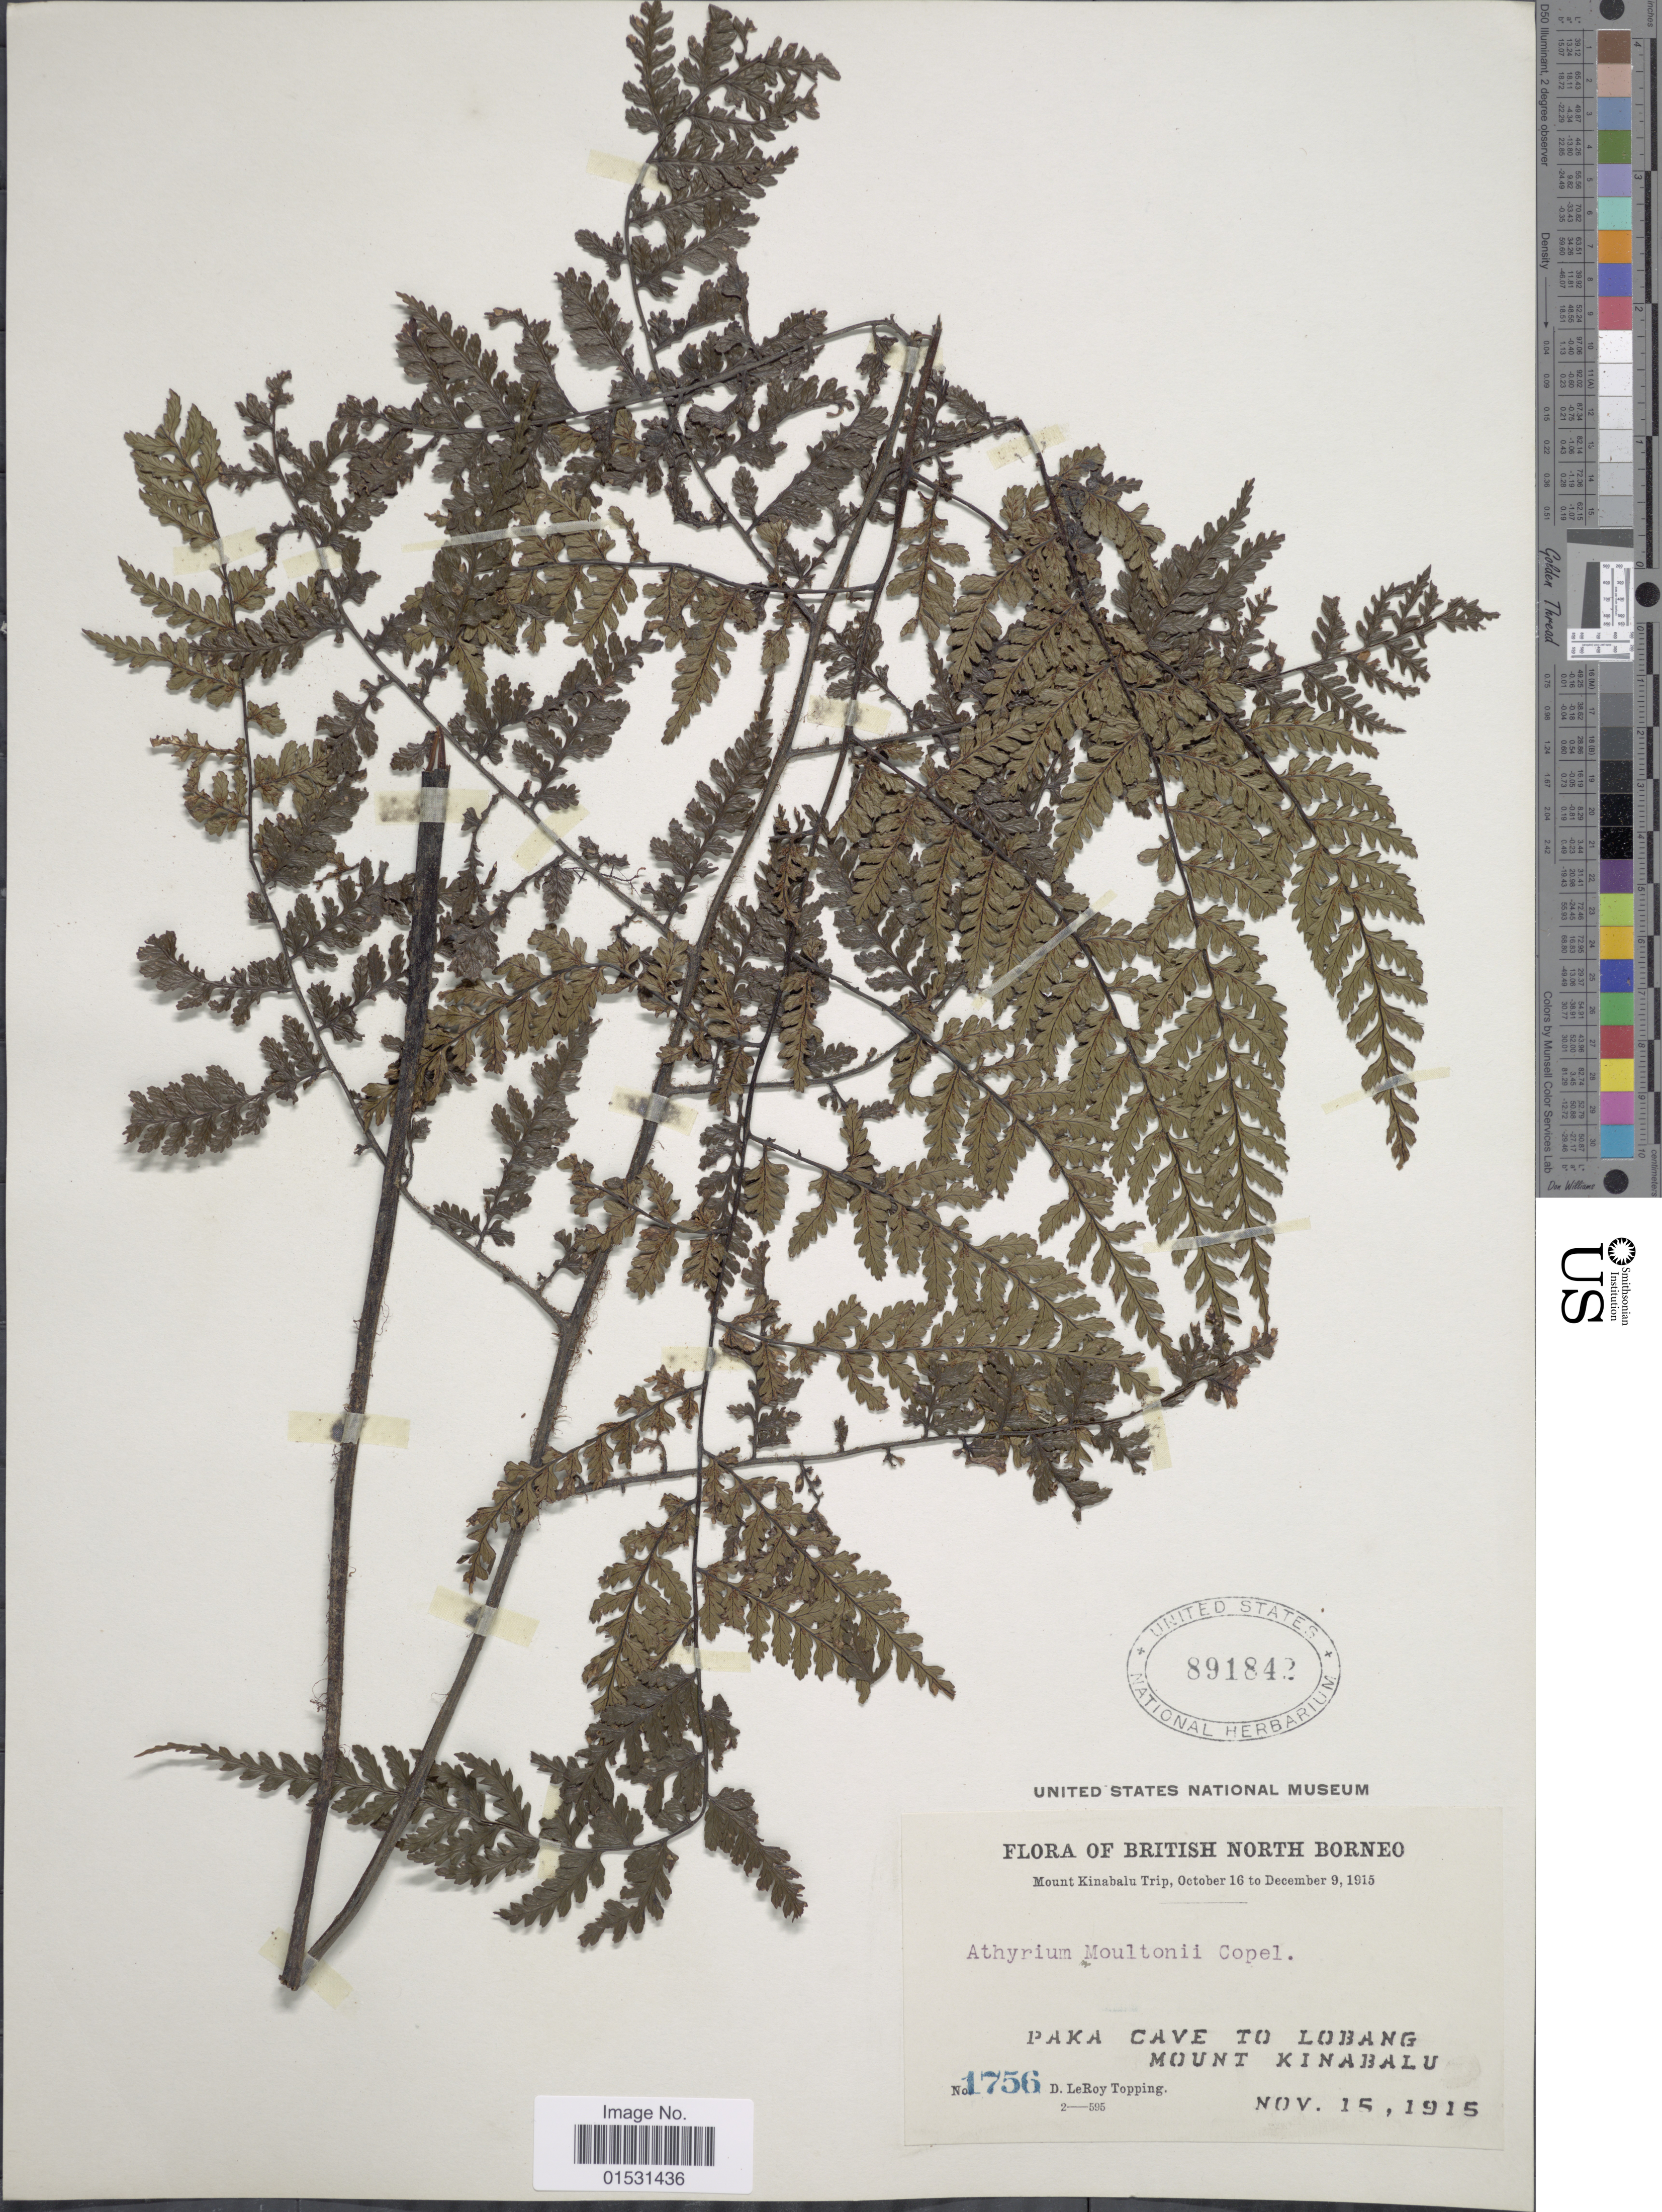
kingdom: Plantae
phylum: Tracheophyta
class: Polypodiopsida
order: Polypodiales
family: Athyriaceae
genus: Athyrium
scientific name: Athyrium moultonii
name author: Copel.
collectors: D. L. Topping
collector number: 1756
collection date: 1915-11-15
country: Malaysia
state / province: Sabah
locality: British North Borneo. Paka Cave to Lobang. Mount Kinabalu.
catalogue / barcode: US 891842